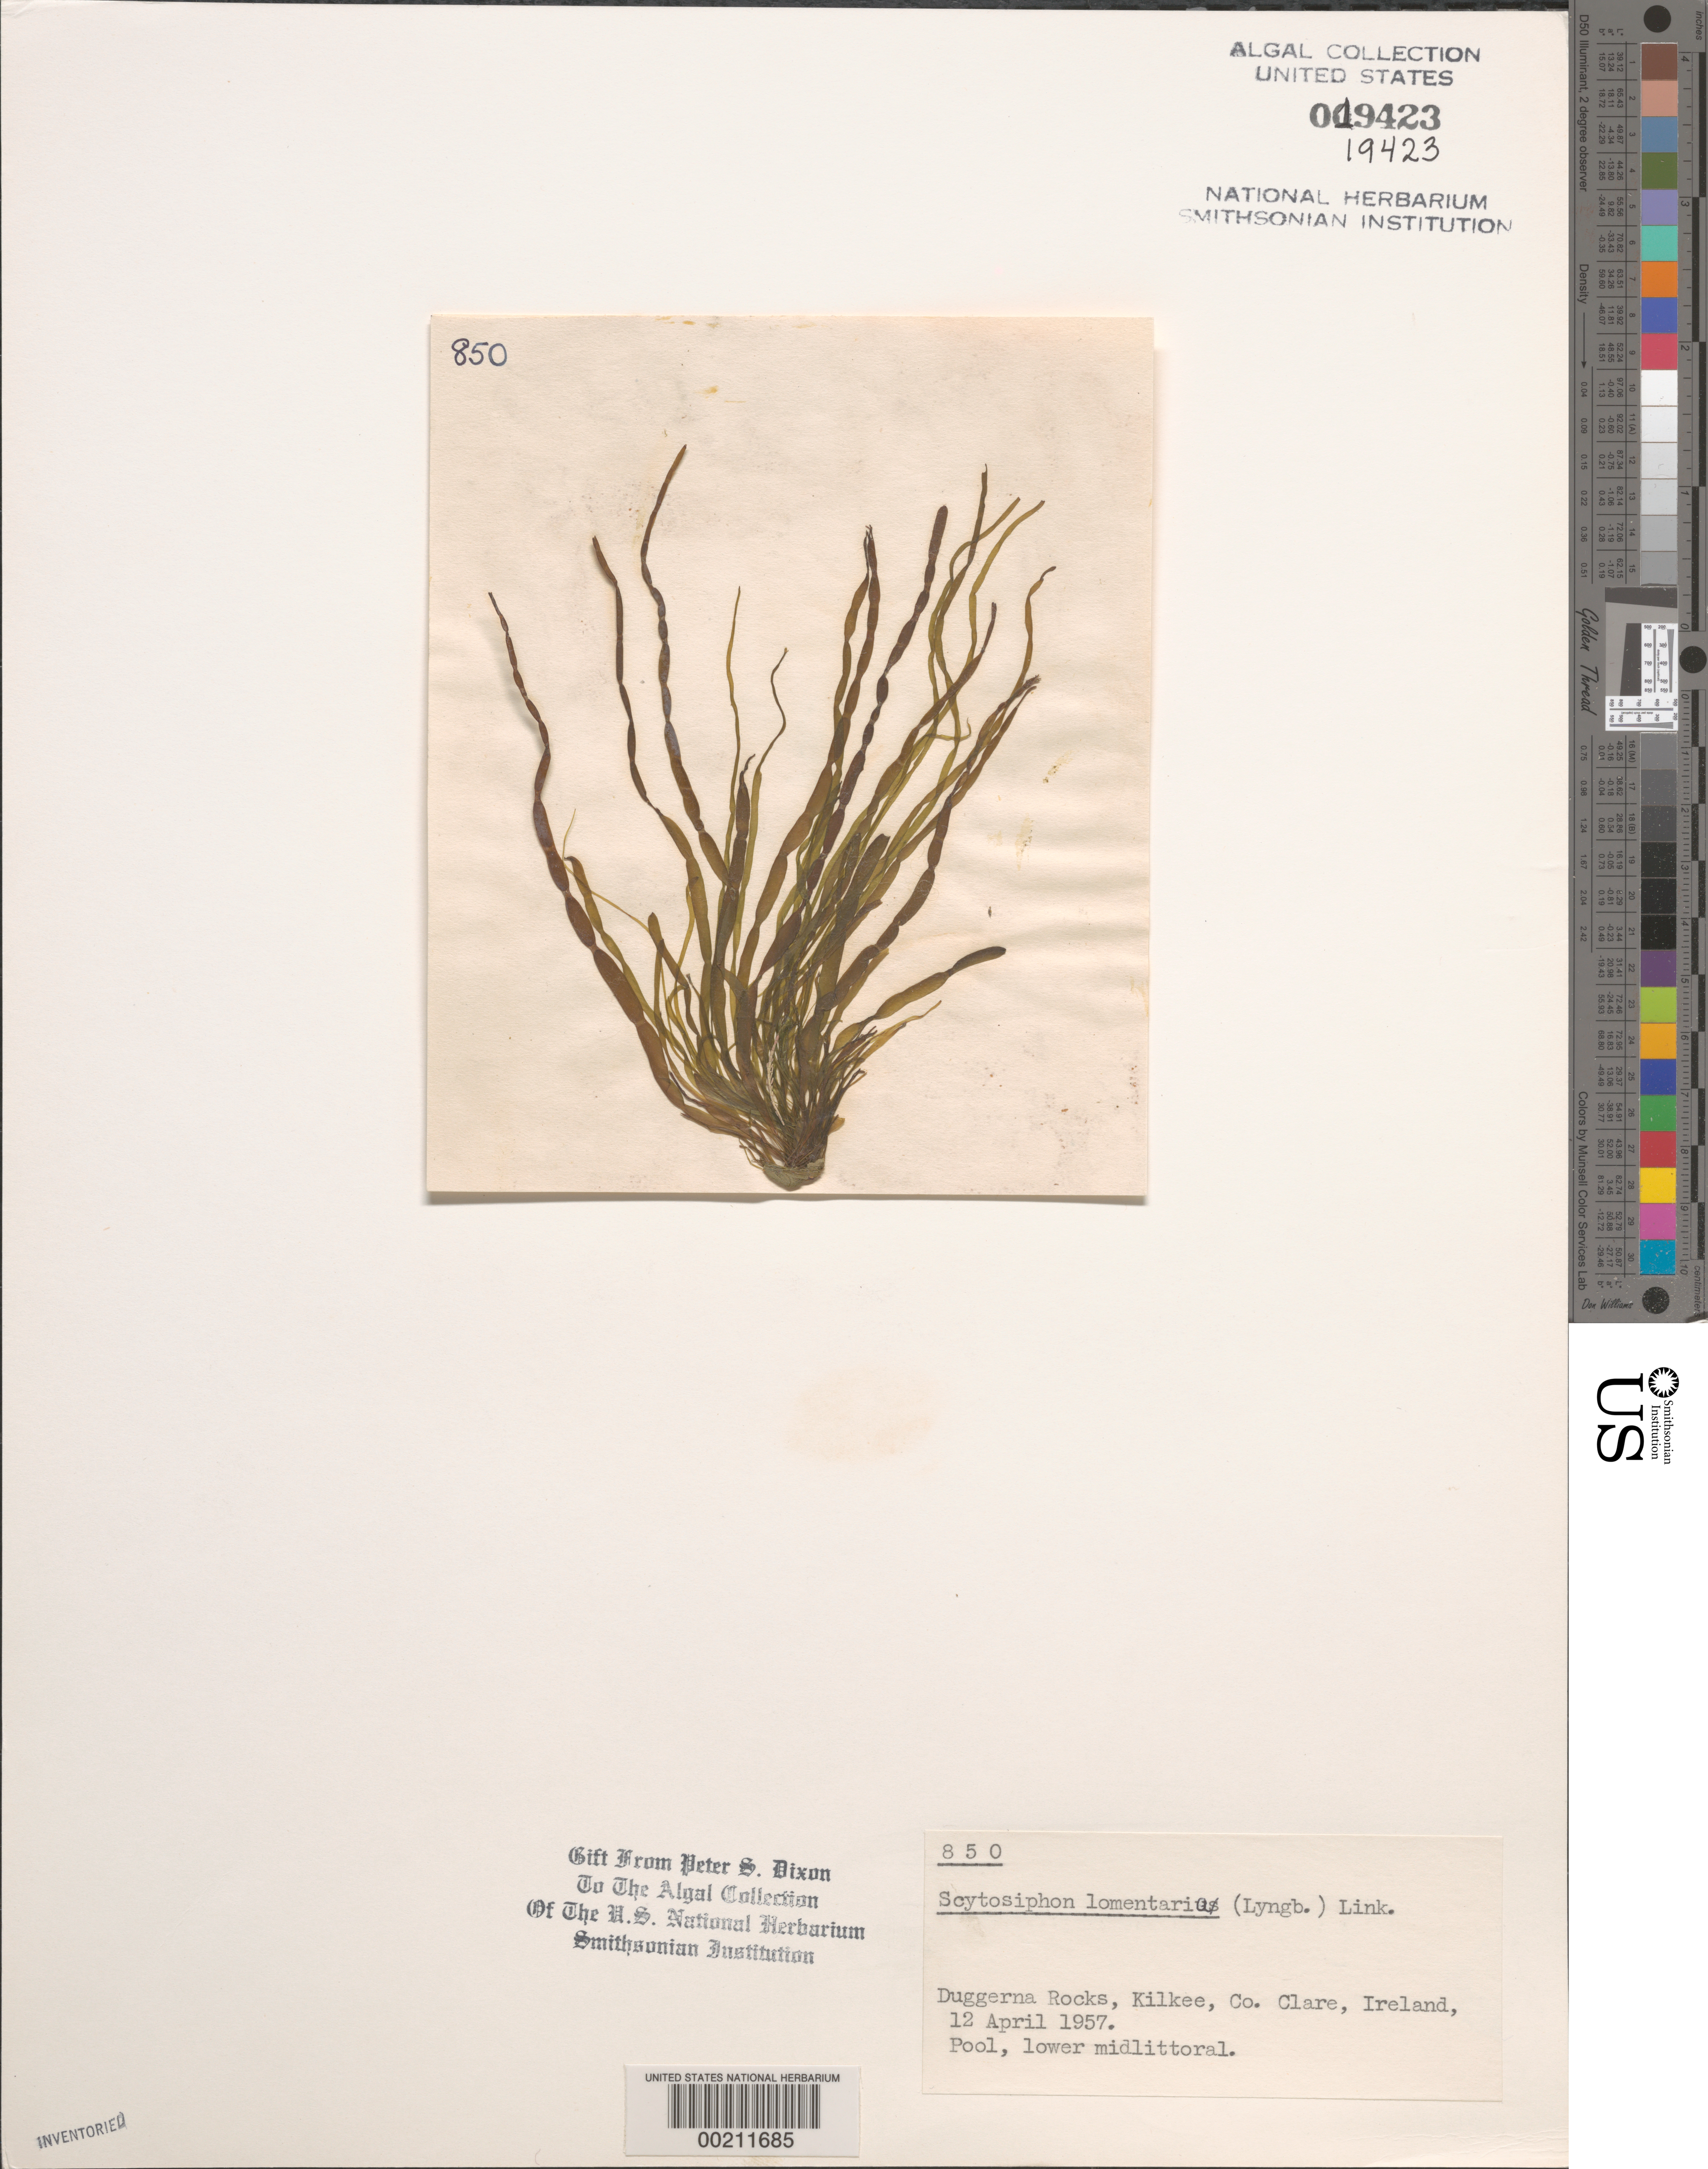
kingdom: Chromista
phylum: Ochrophyta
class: Phaeophyceae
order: Scytosiphonales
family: Scytosiphonaceae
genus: Scytosiphon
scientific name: Scytosiphon lomentaria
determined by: Dixon, P. S.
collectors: P. S. Dixon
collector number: PSD 850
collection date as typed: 12 Apr 1957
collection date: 1957-04-12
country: Ireland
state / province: Munster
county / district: Clare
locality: Duggerna Rocks, Kilkee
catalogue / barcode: US 19423